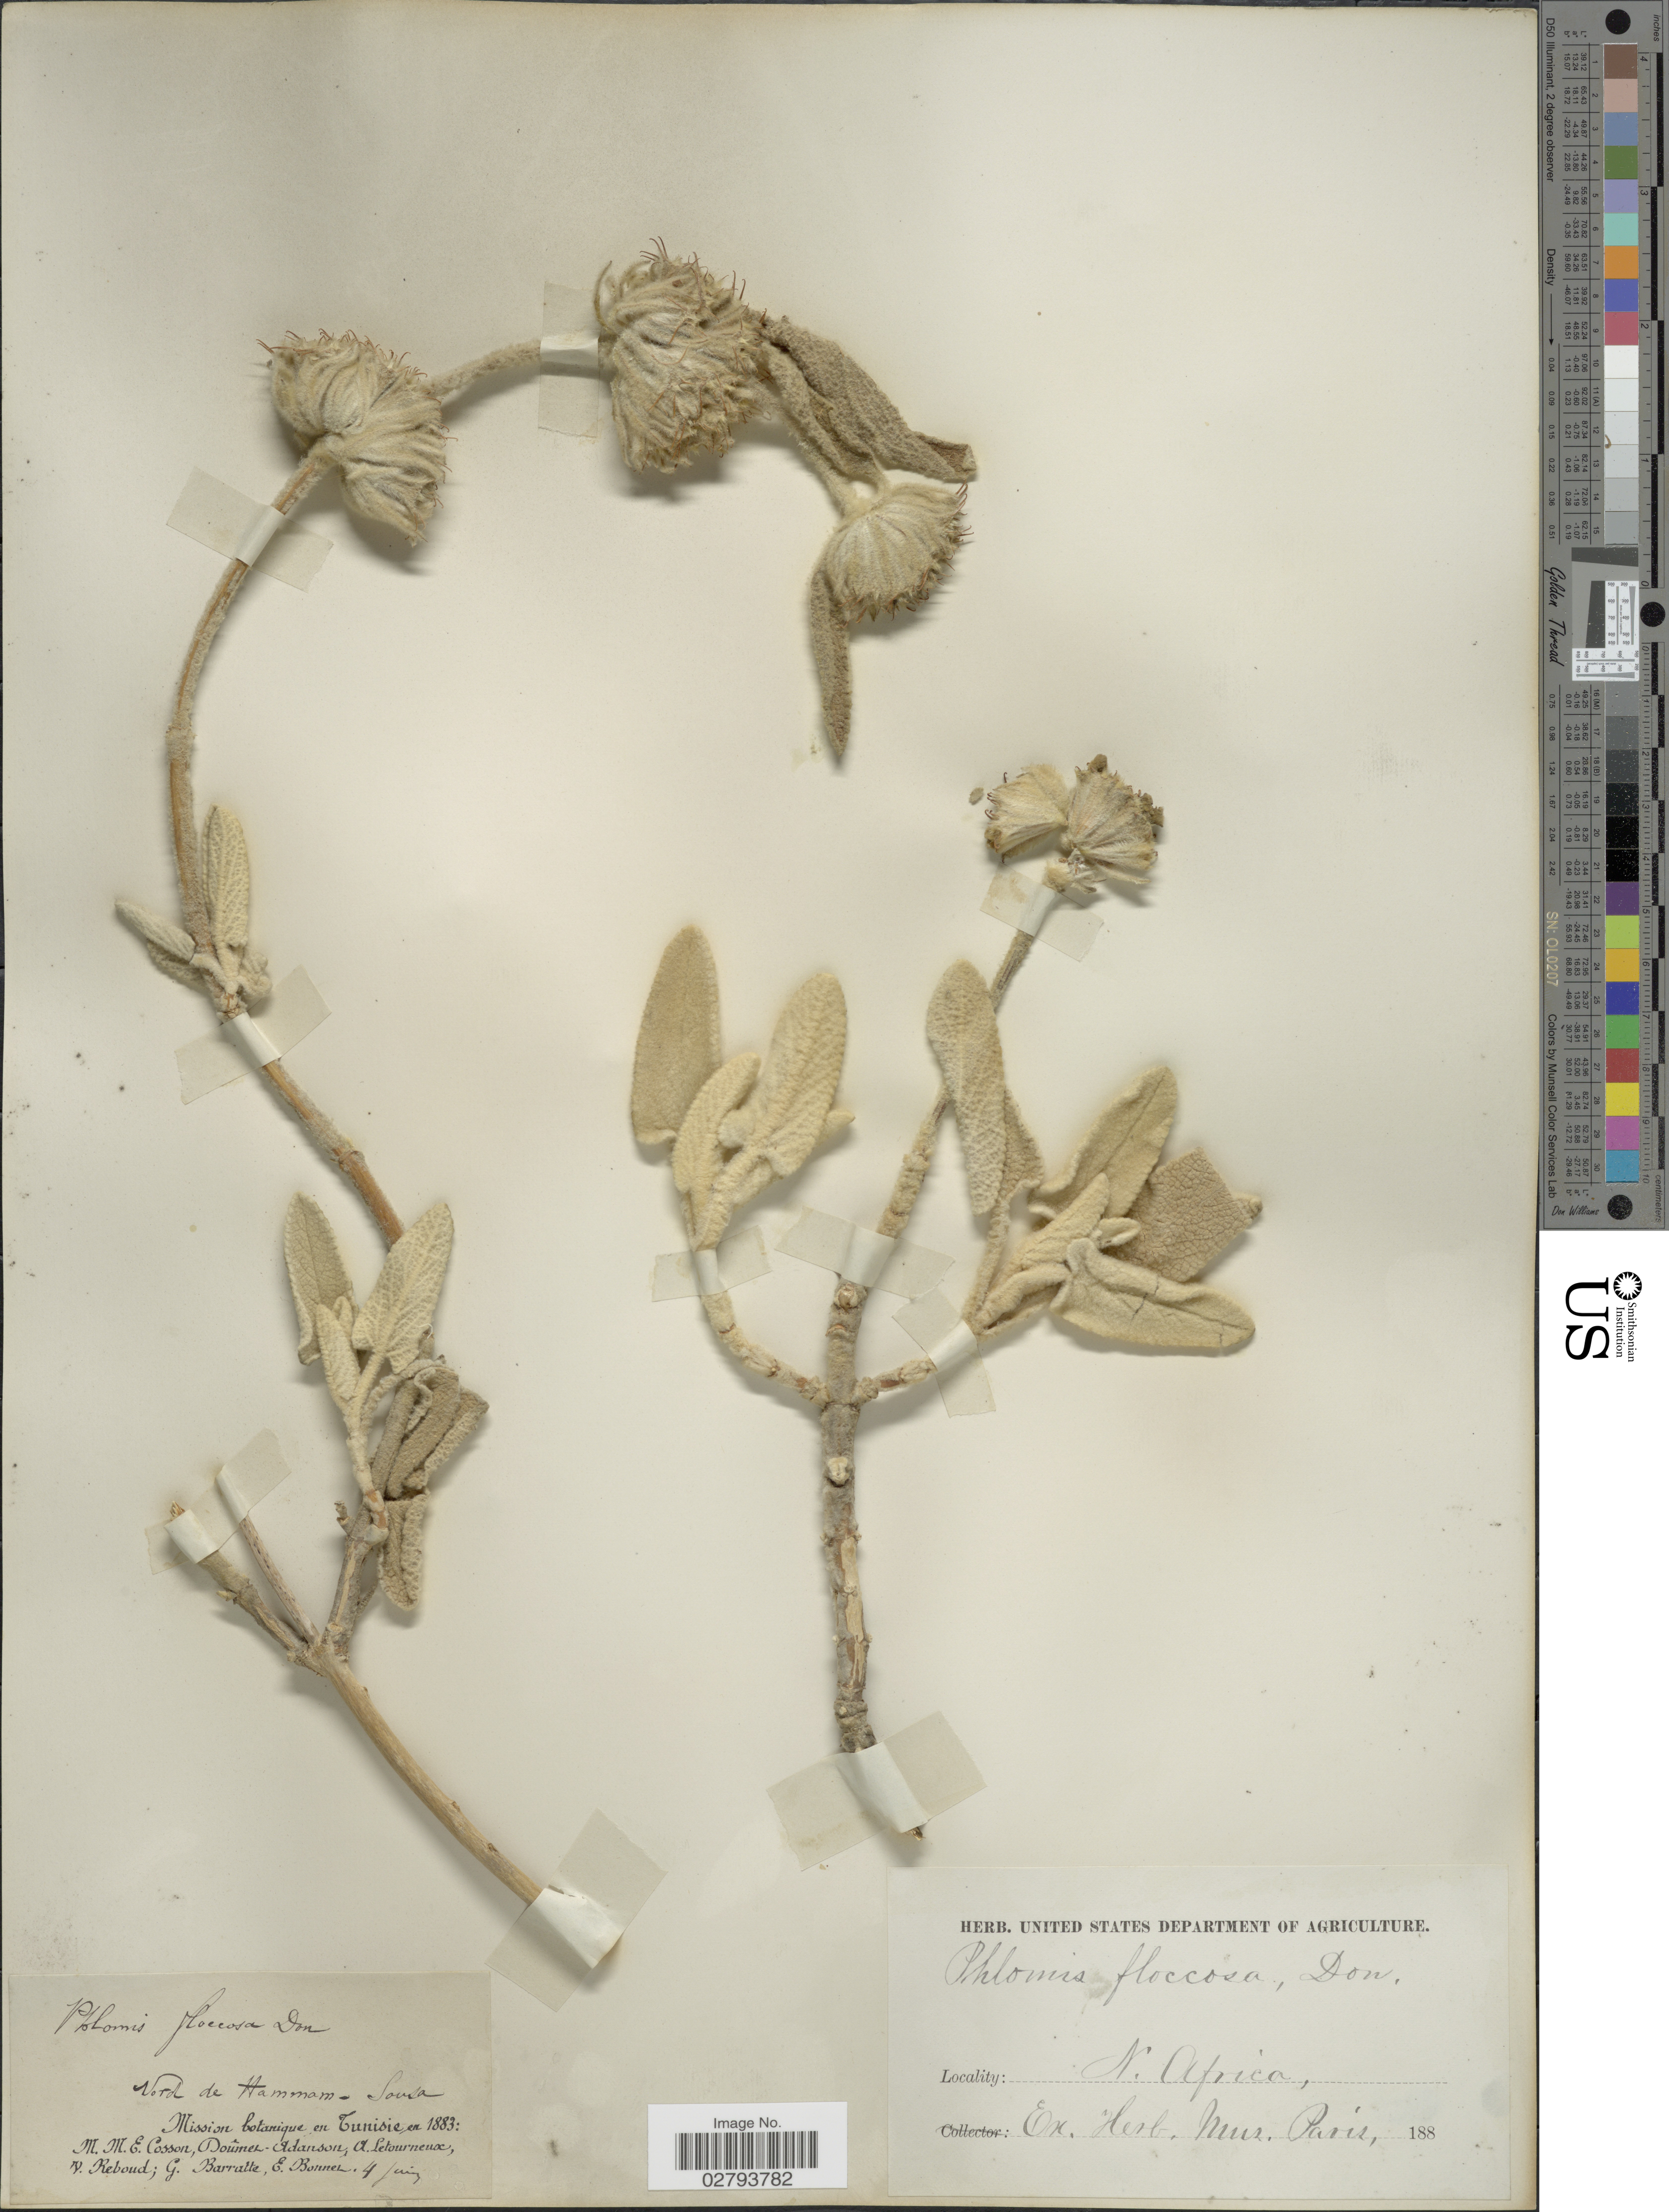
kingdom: Plantae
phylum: Tracheophyta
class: Magnoliopsida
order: Lamiales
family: Lamiaceae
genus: Phlomis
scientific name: Phlomis floccosa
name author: D. Don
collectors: M. Cosson, -. Doumel-Adanson, A. Letourneux, V. Reboud & et al.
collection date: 1883-06-04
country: Tunisia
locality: Nord de Hammam-Sousa, N.Africa.